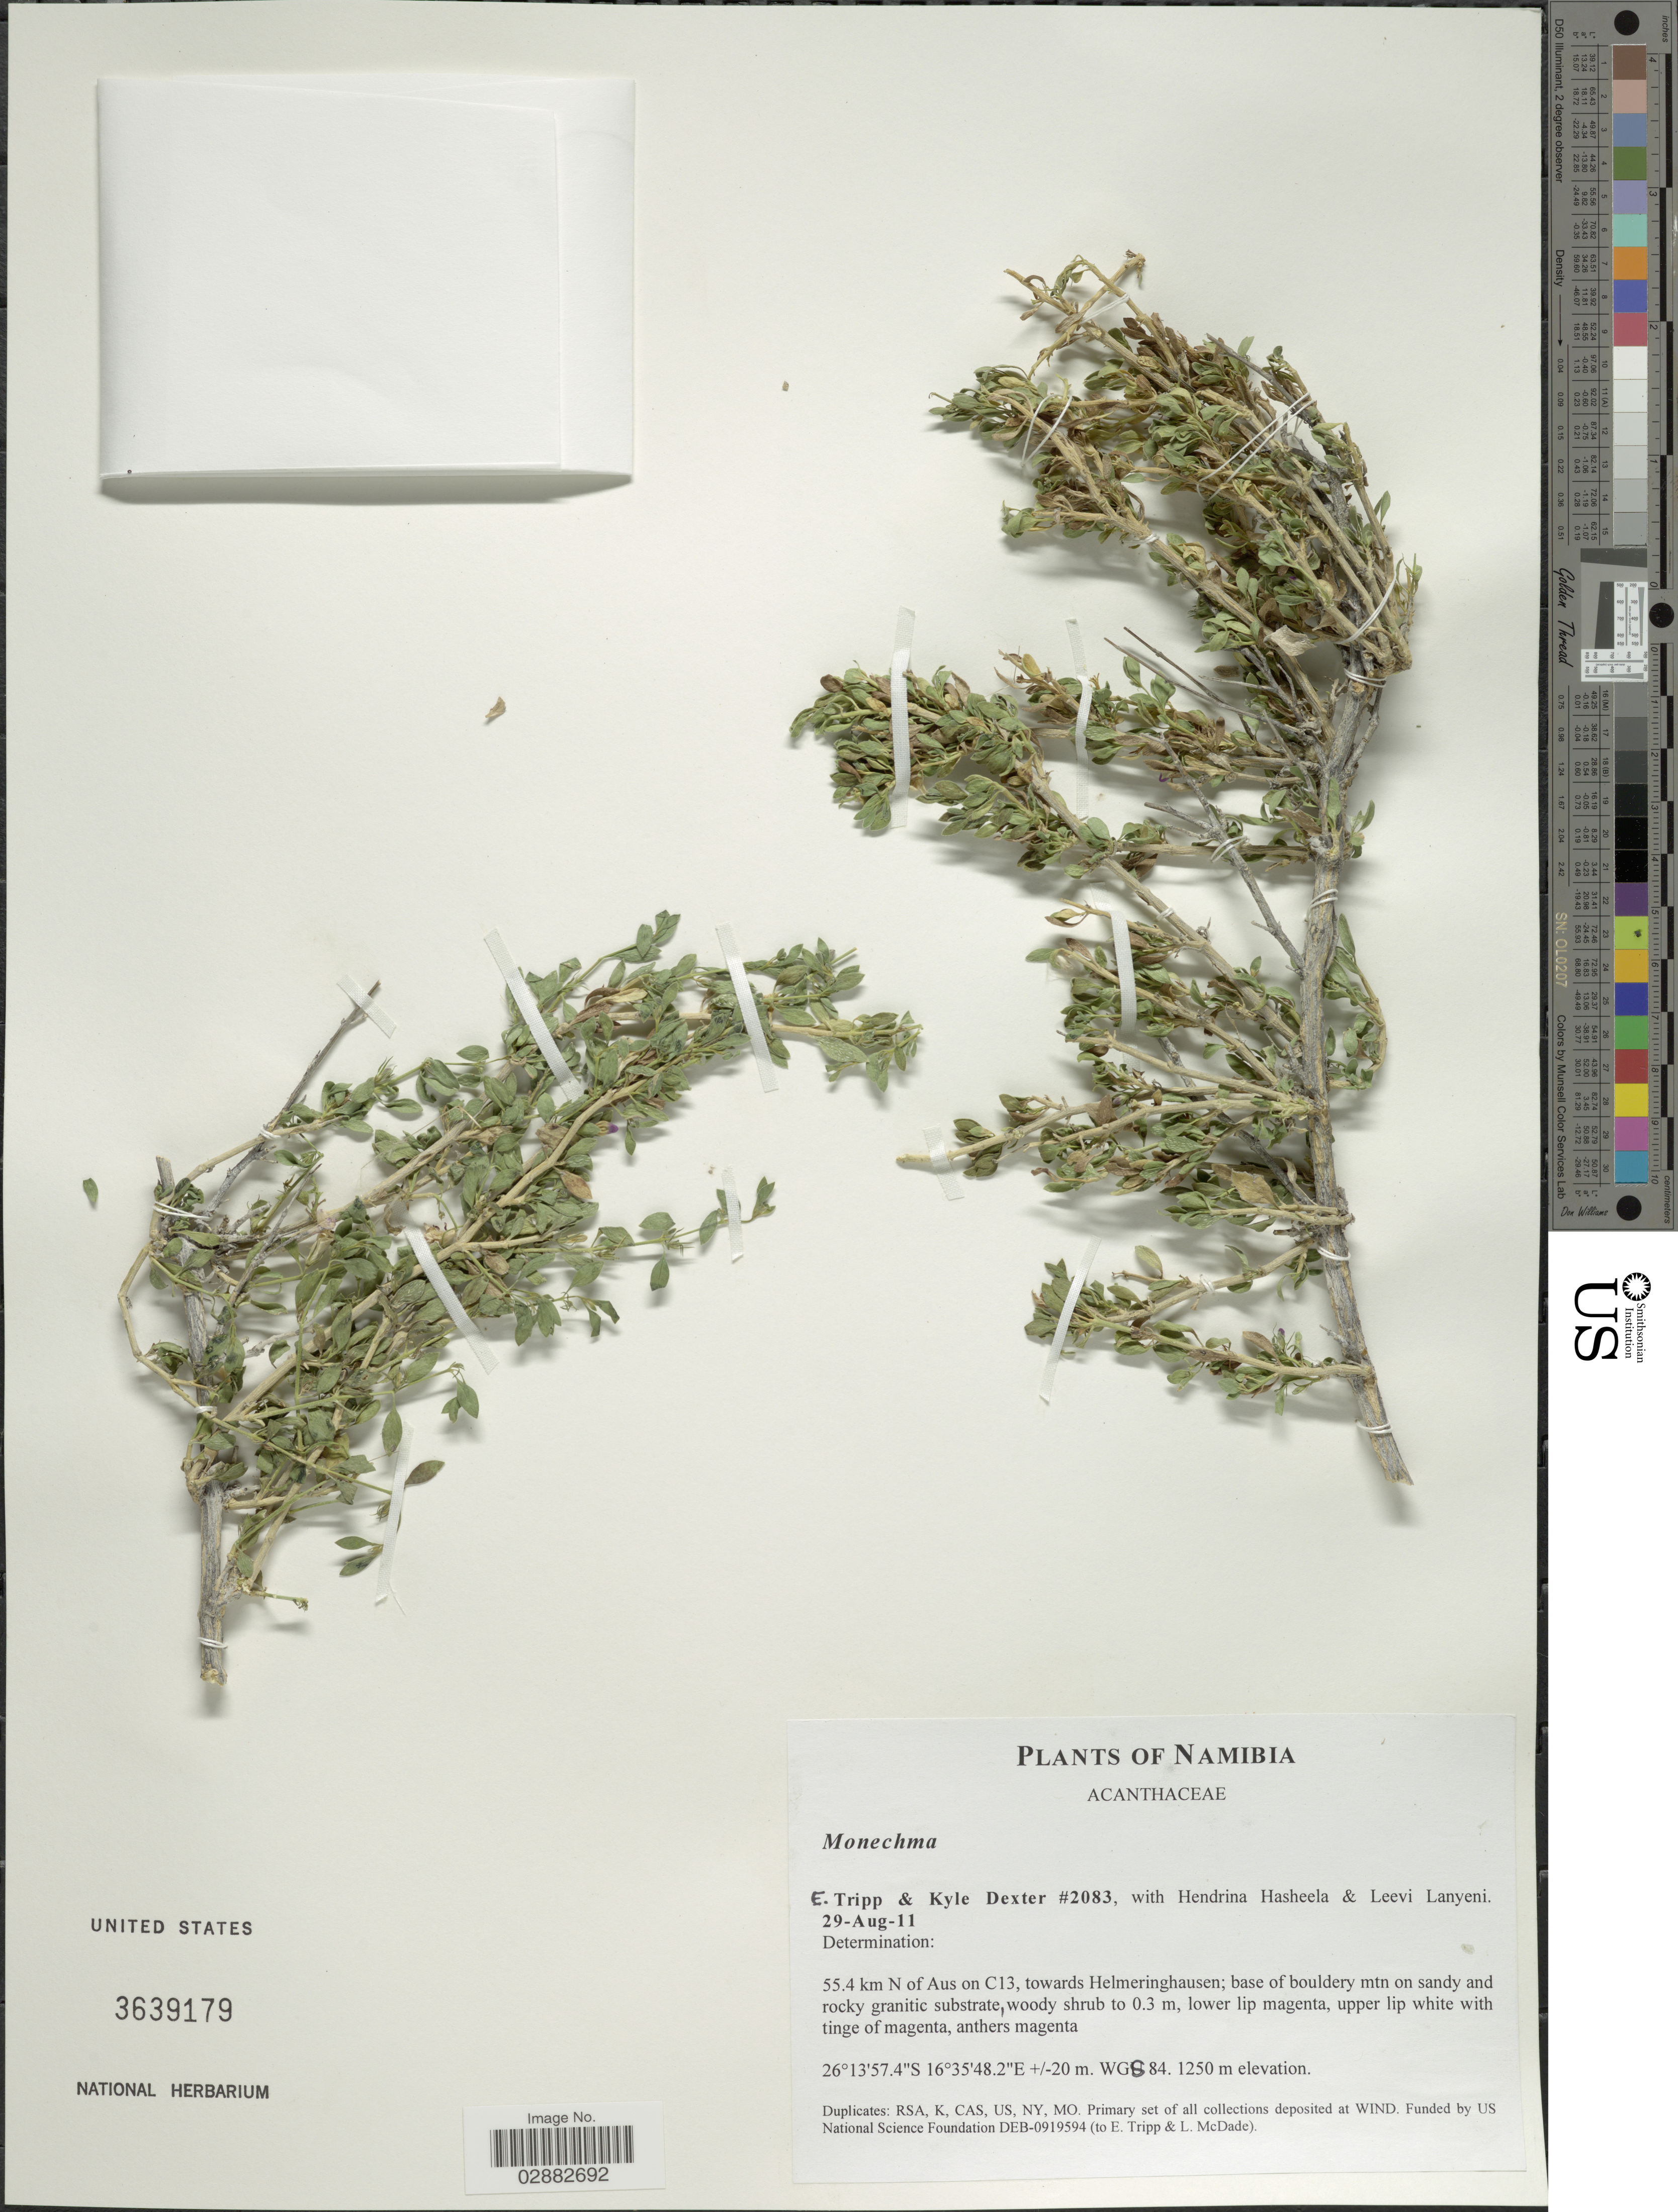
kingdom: Plantae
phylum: Tracheophyta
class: Magnoliopsida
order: Lamiales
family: Acanthaceae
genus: Justicia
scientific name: Justicia sp.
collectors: E. Tripp, K. Dexter, H. Hasheela & L. Lanyeni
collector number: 2083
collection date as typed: Transcribed d/m/y: 29/8/11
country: Namibia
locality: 55.4 km N of Aus on C13, towards Helmeringhausen. ± 20m. WGS84.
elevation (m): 1250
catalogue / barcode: US 3639178